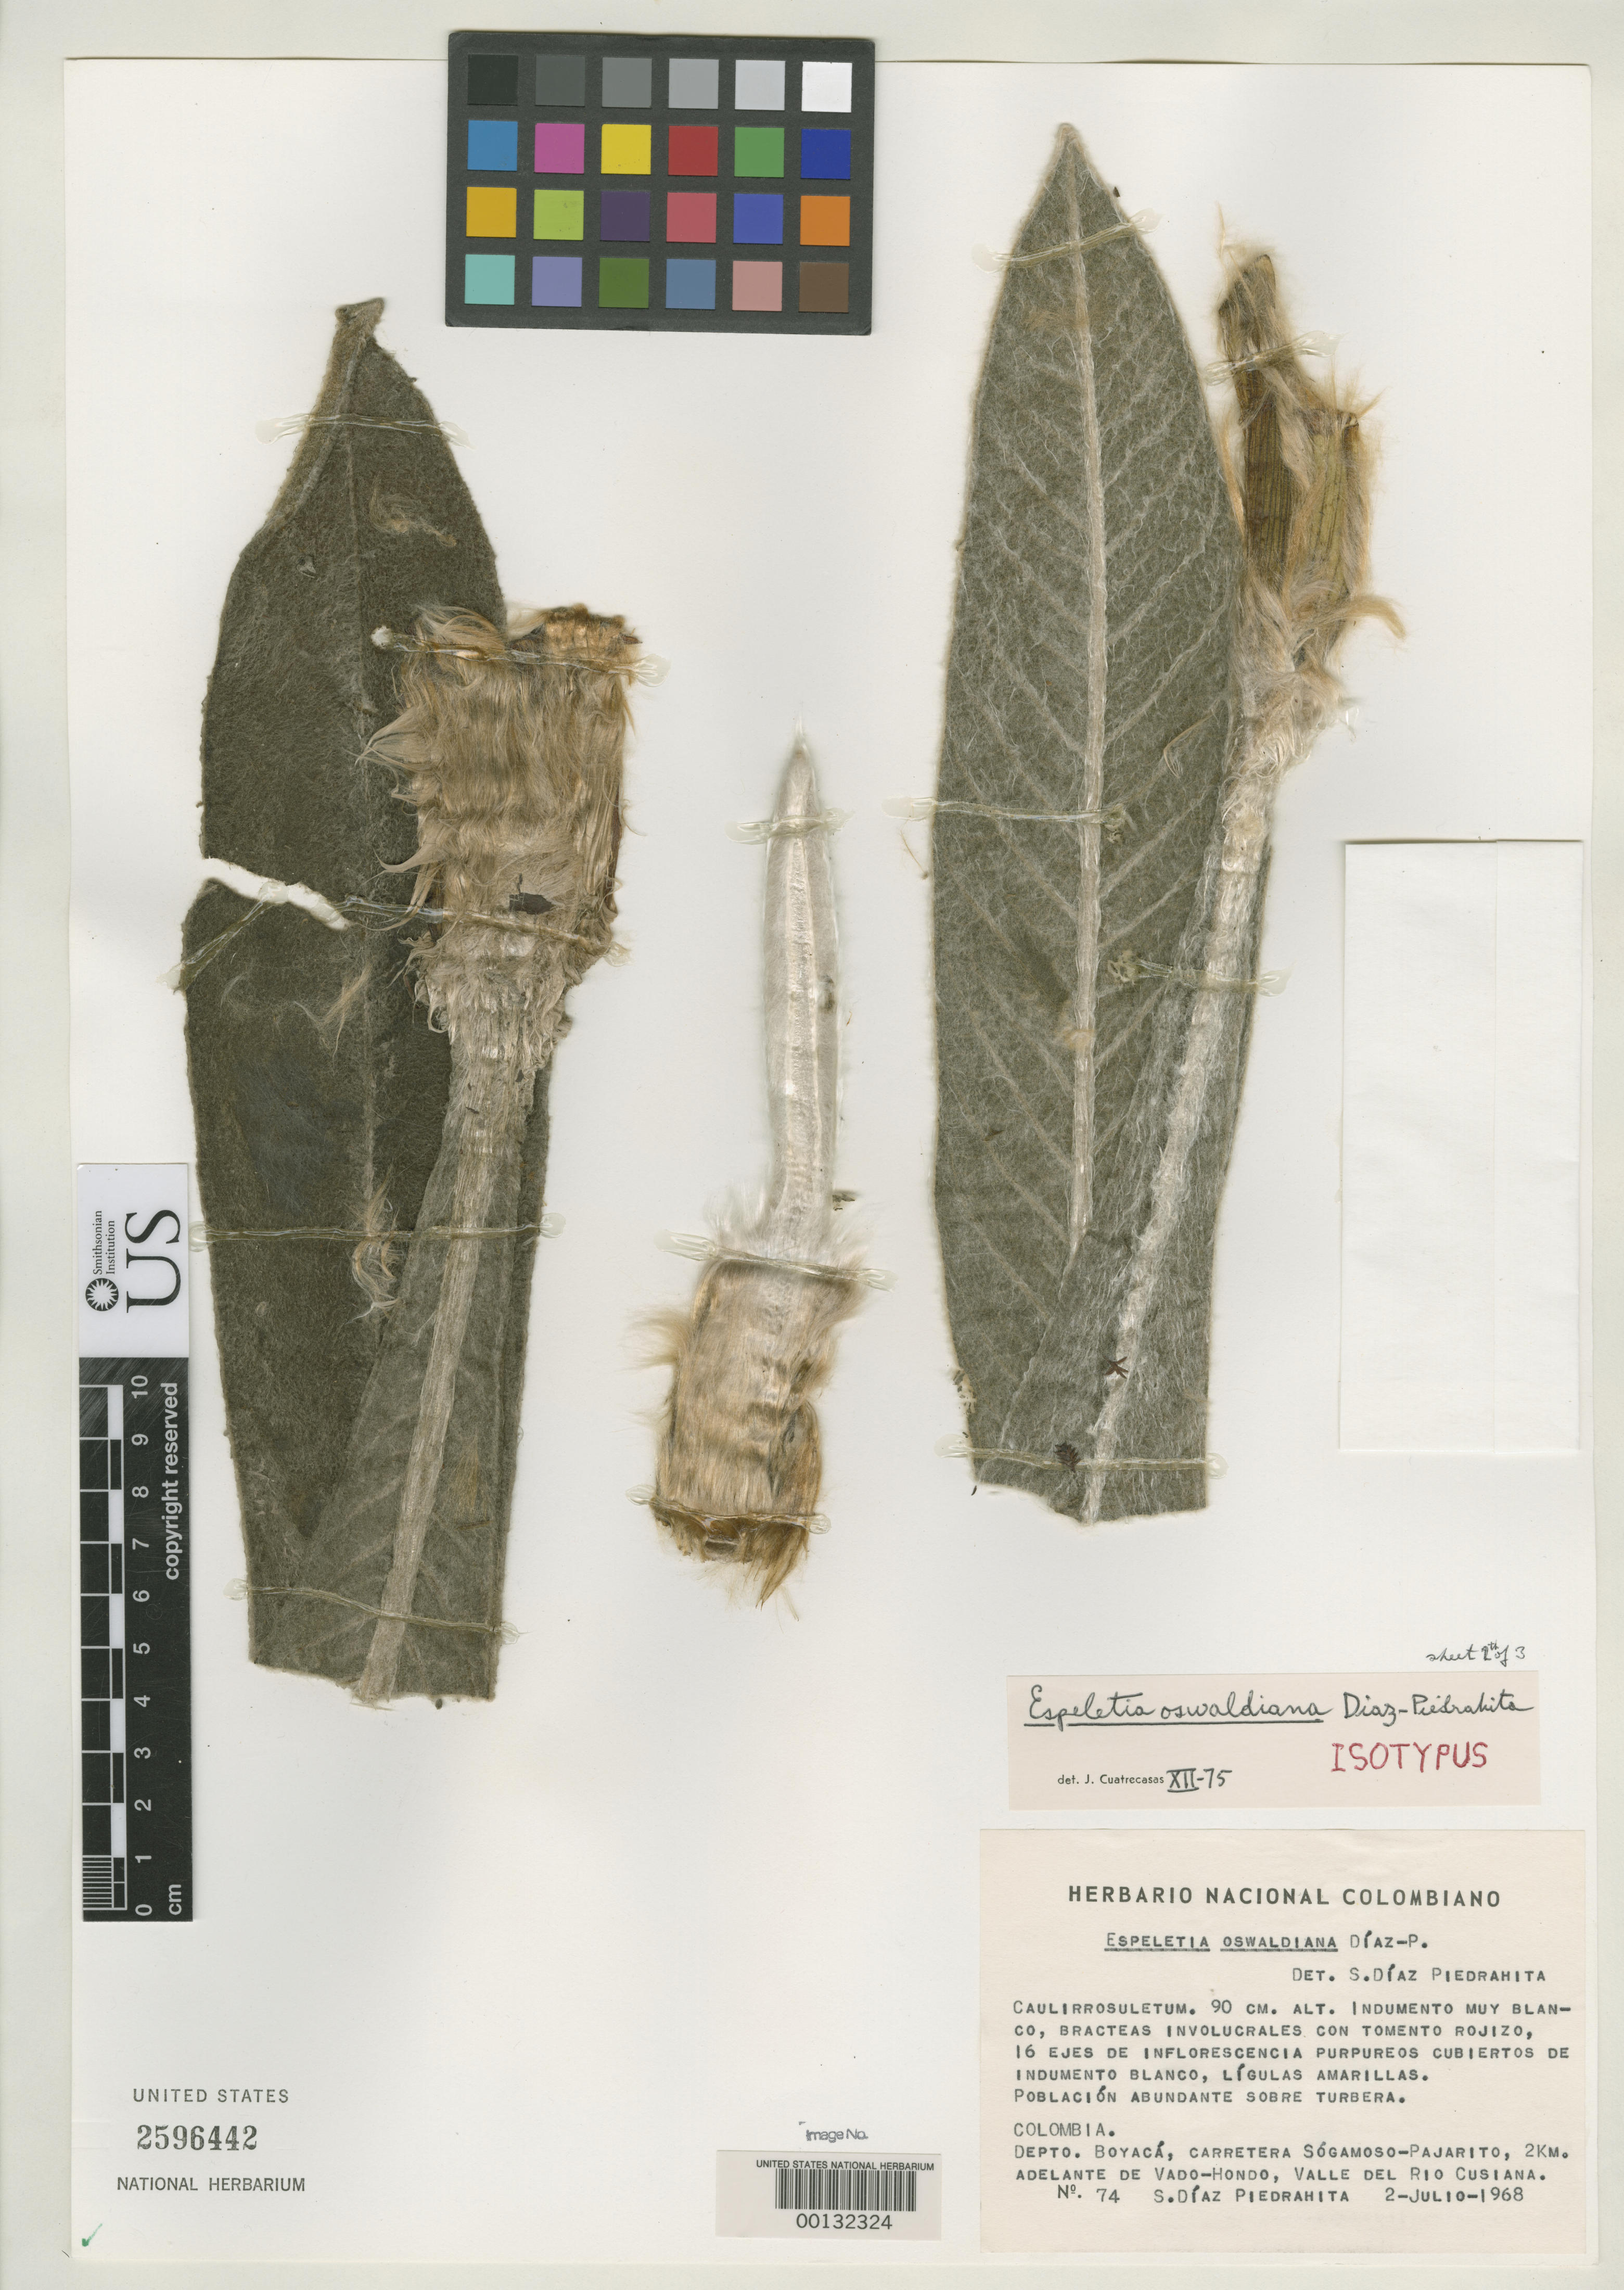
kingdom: Plantae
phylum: Tracheophyta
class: Magnoliopsida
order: Asterales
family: Asteraceae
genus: Espeletia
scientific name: Espeletia oswaldiana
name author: S. Díaz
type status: Isotype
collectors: S. Piedrahita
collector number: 74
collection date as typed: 02 Jul 1968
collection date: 1968-07-02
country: Colombia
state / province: Boyacá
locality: Carretera Sogamoso-Pajarito, 2 km Adelante de Vado-Hondo, Valle del Rio Cusiana. [Sogamoso-Pajarito Highway, 2 km ahead of Vado-Hondo, Valley of the Cusiana River.]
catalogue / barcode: US 2596442